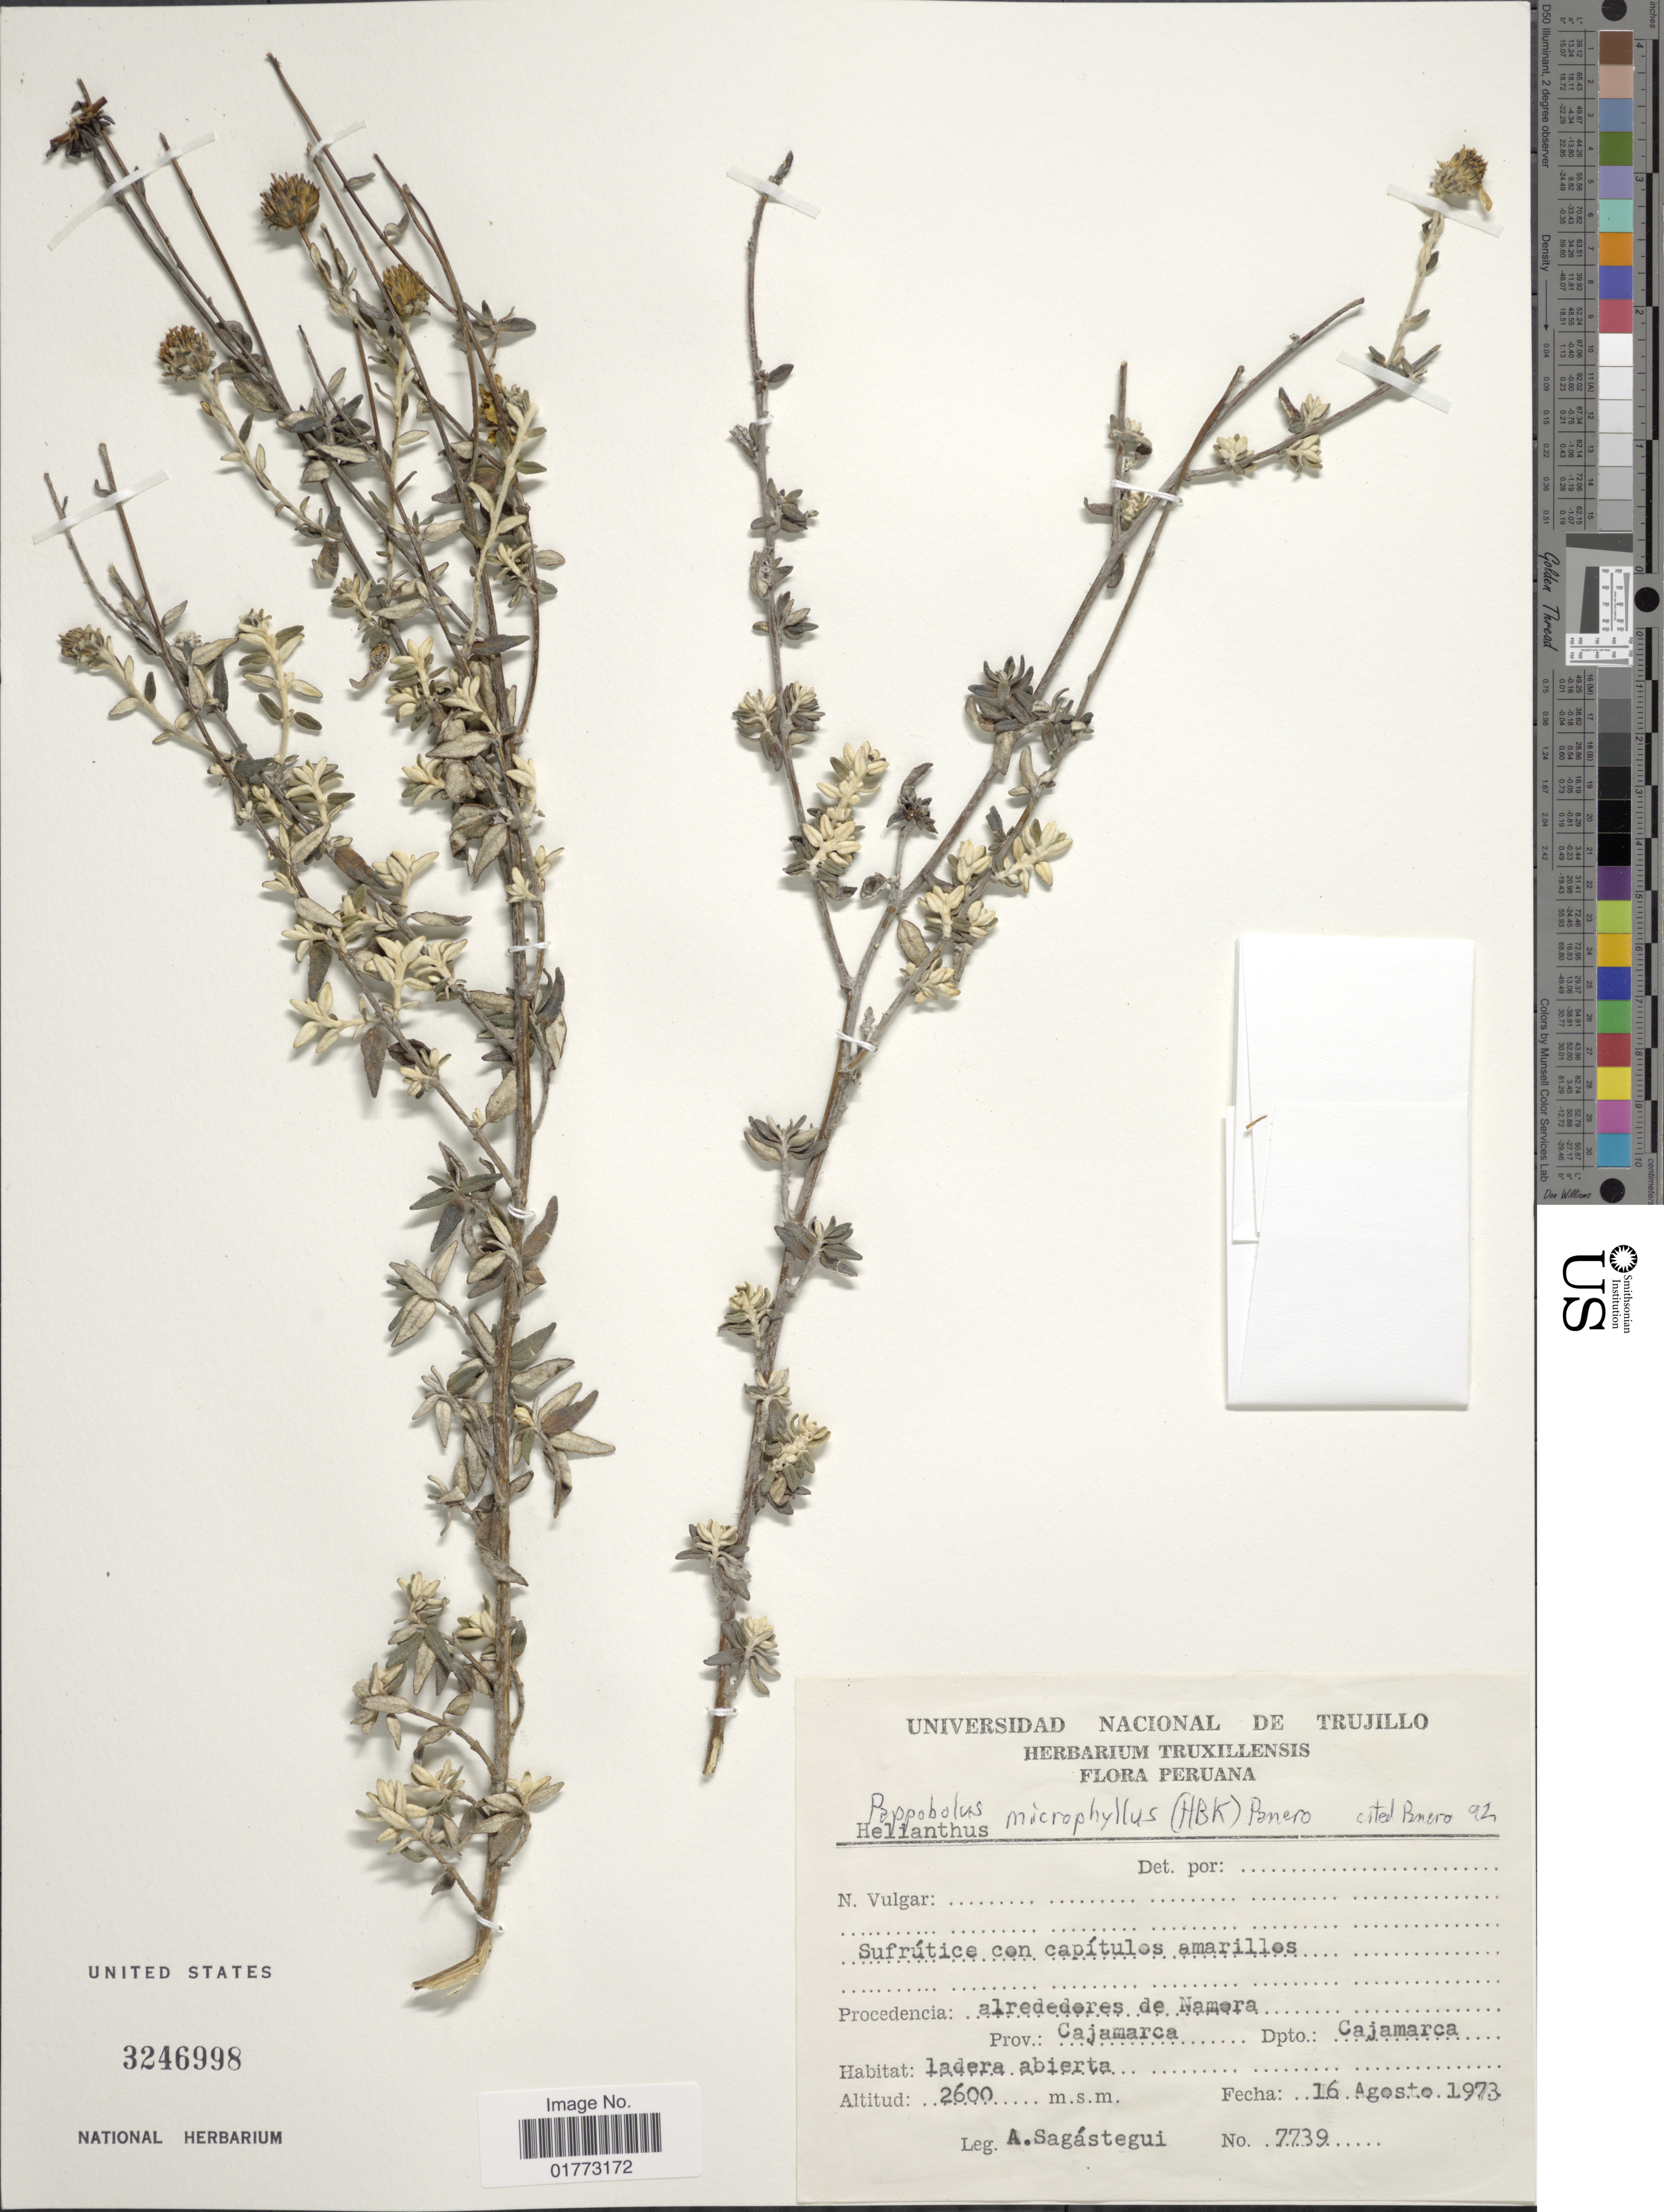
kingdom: Plantae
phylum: Tracheophyta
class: Magnoliopsida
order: Asterales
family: Asteraceae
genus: Pappobolus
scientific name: Pappobolus microphyllus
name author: (Kunth) Panero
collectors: A. Sagástegui A.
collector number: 7739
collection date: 1973-08-16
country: Peru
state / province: Cajamarca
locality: Procedencia: alrededores de Namora, Depto. Cajamarca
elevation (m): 2600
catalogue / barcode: US 3246998